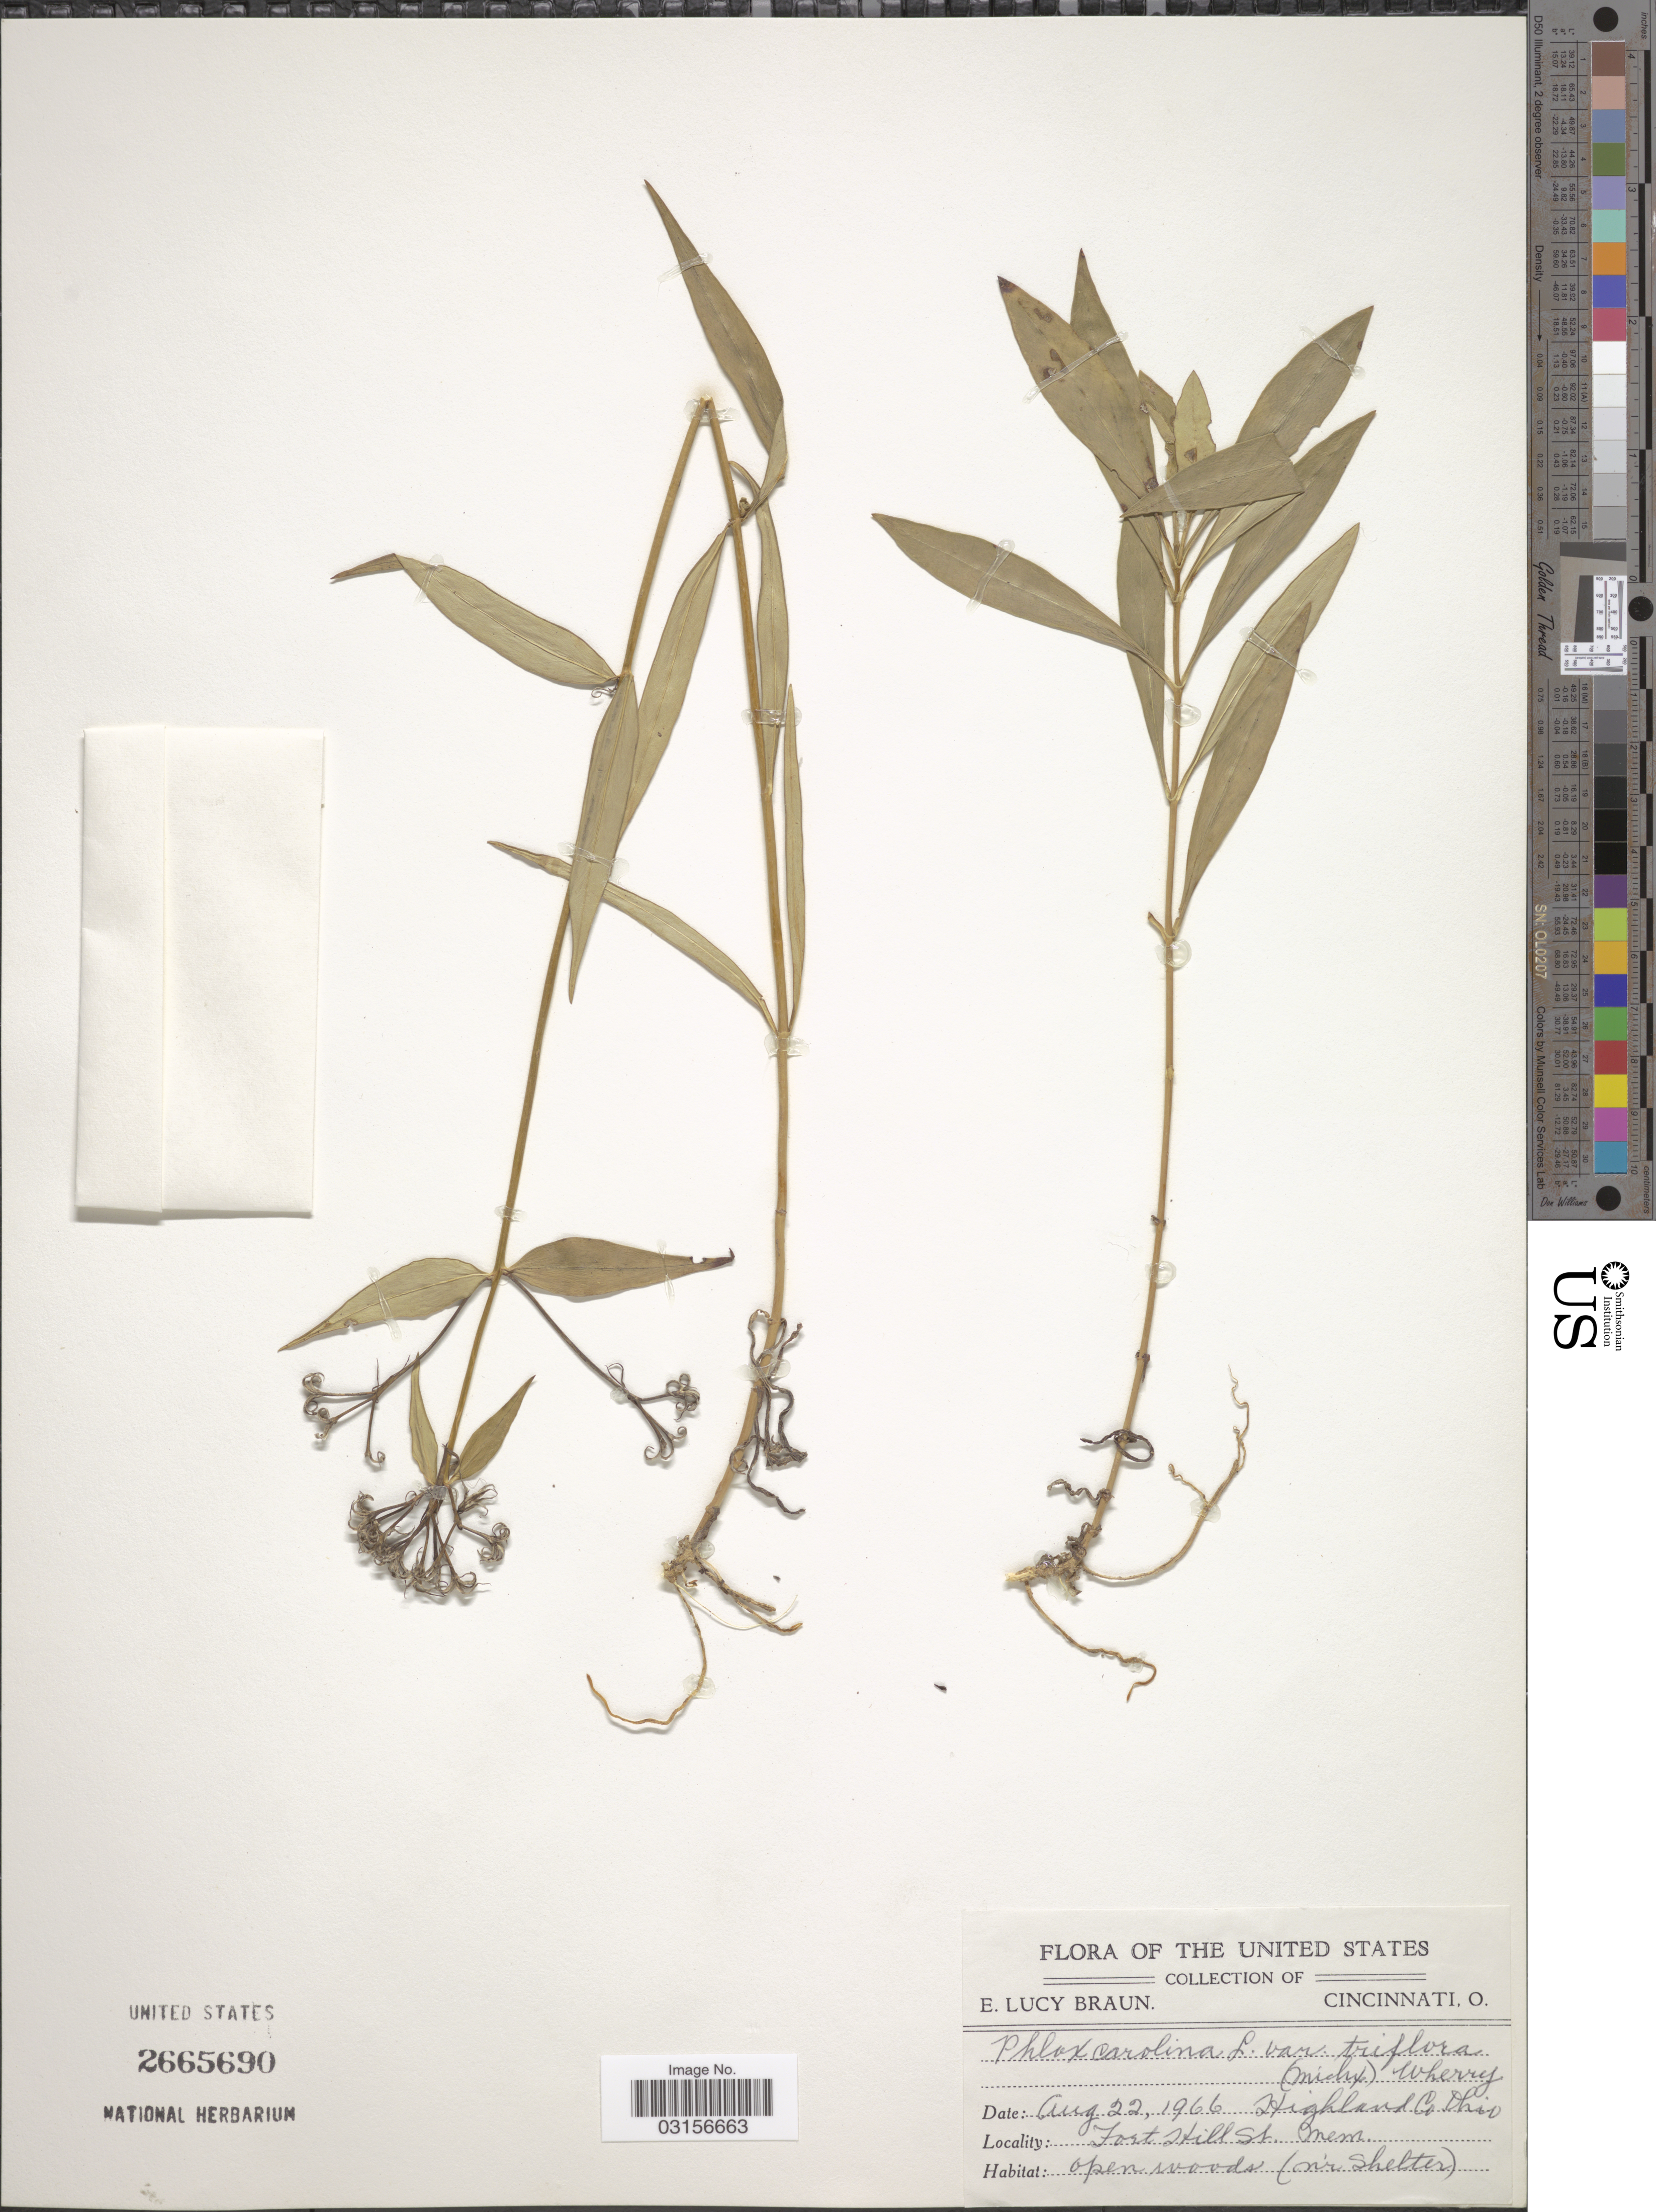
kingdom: Plantae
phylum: Tracheophyta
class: Magnoliopsida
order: Ericales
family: Polemoniaceae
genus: Phlox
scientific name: Phlox glaberrima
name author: L.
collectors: E. L. Braun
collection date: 1966-08-22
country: United States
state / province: Ohio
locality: Highland Co. Fort Hill St. Mem. (n'r Shelter).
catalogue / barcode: US 2665690